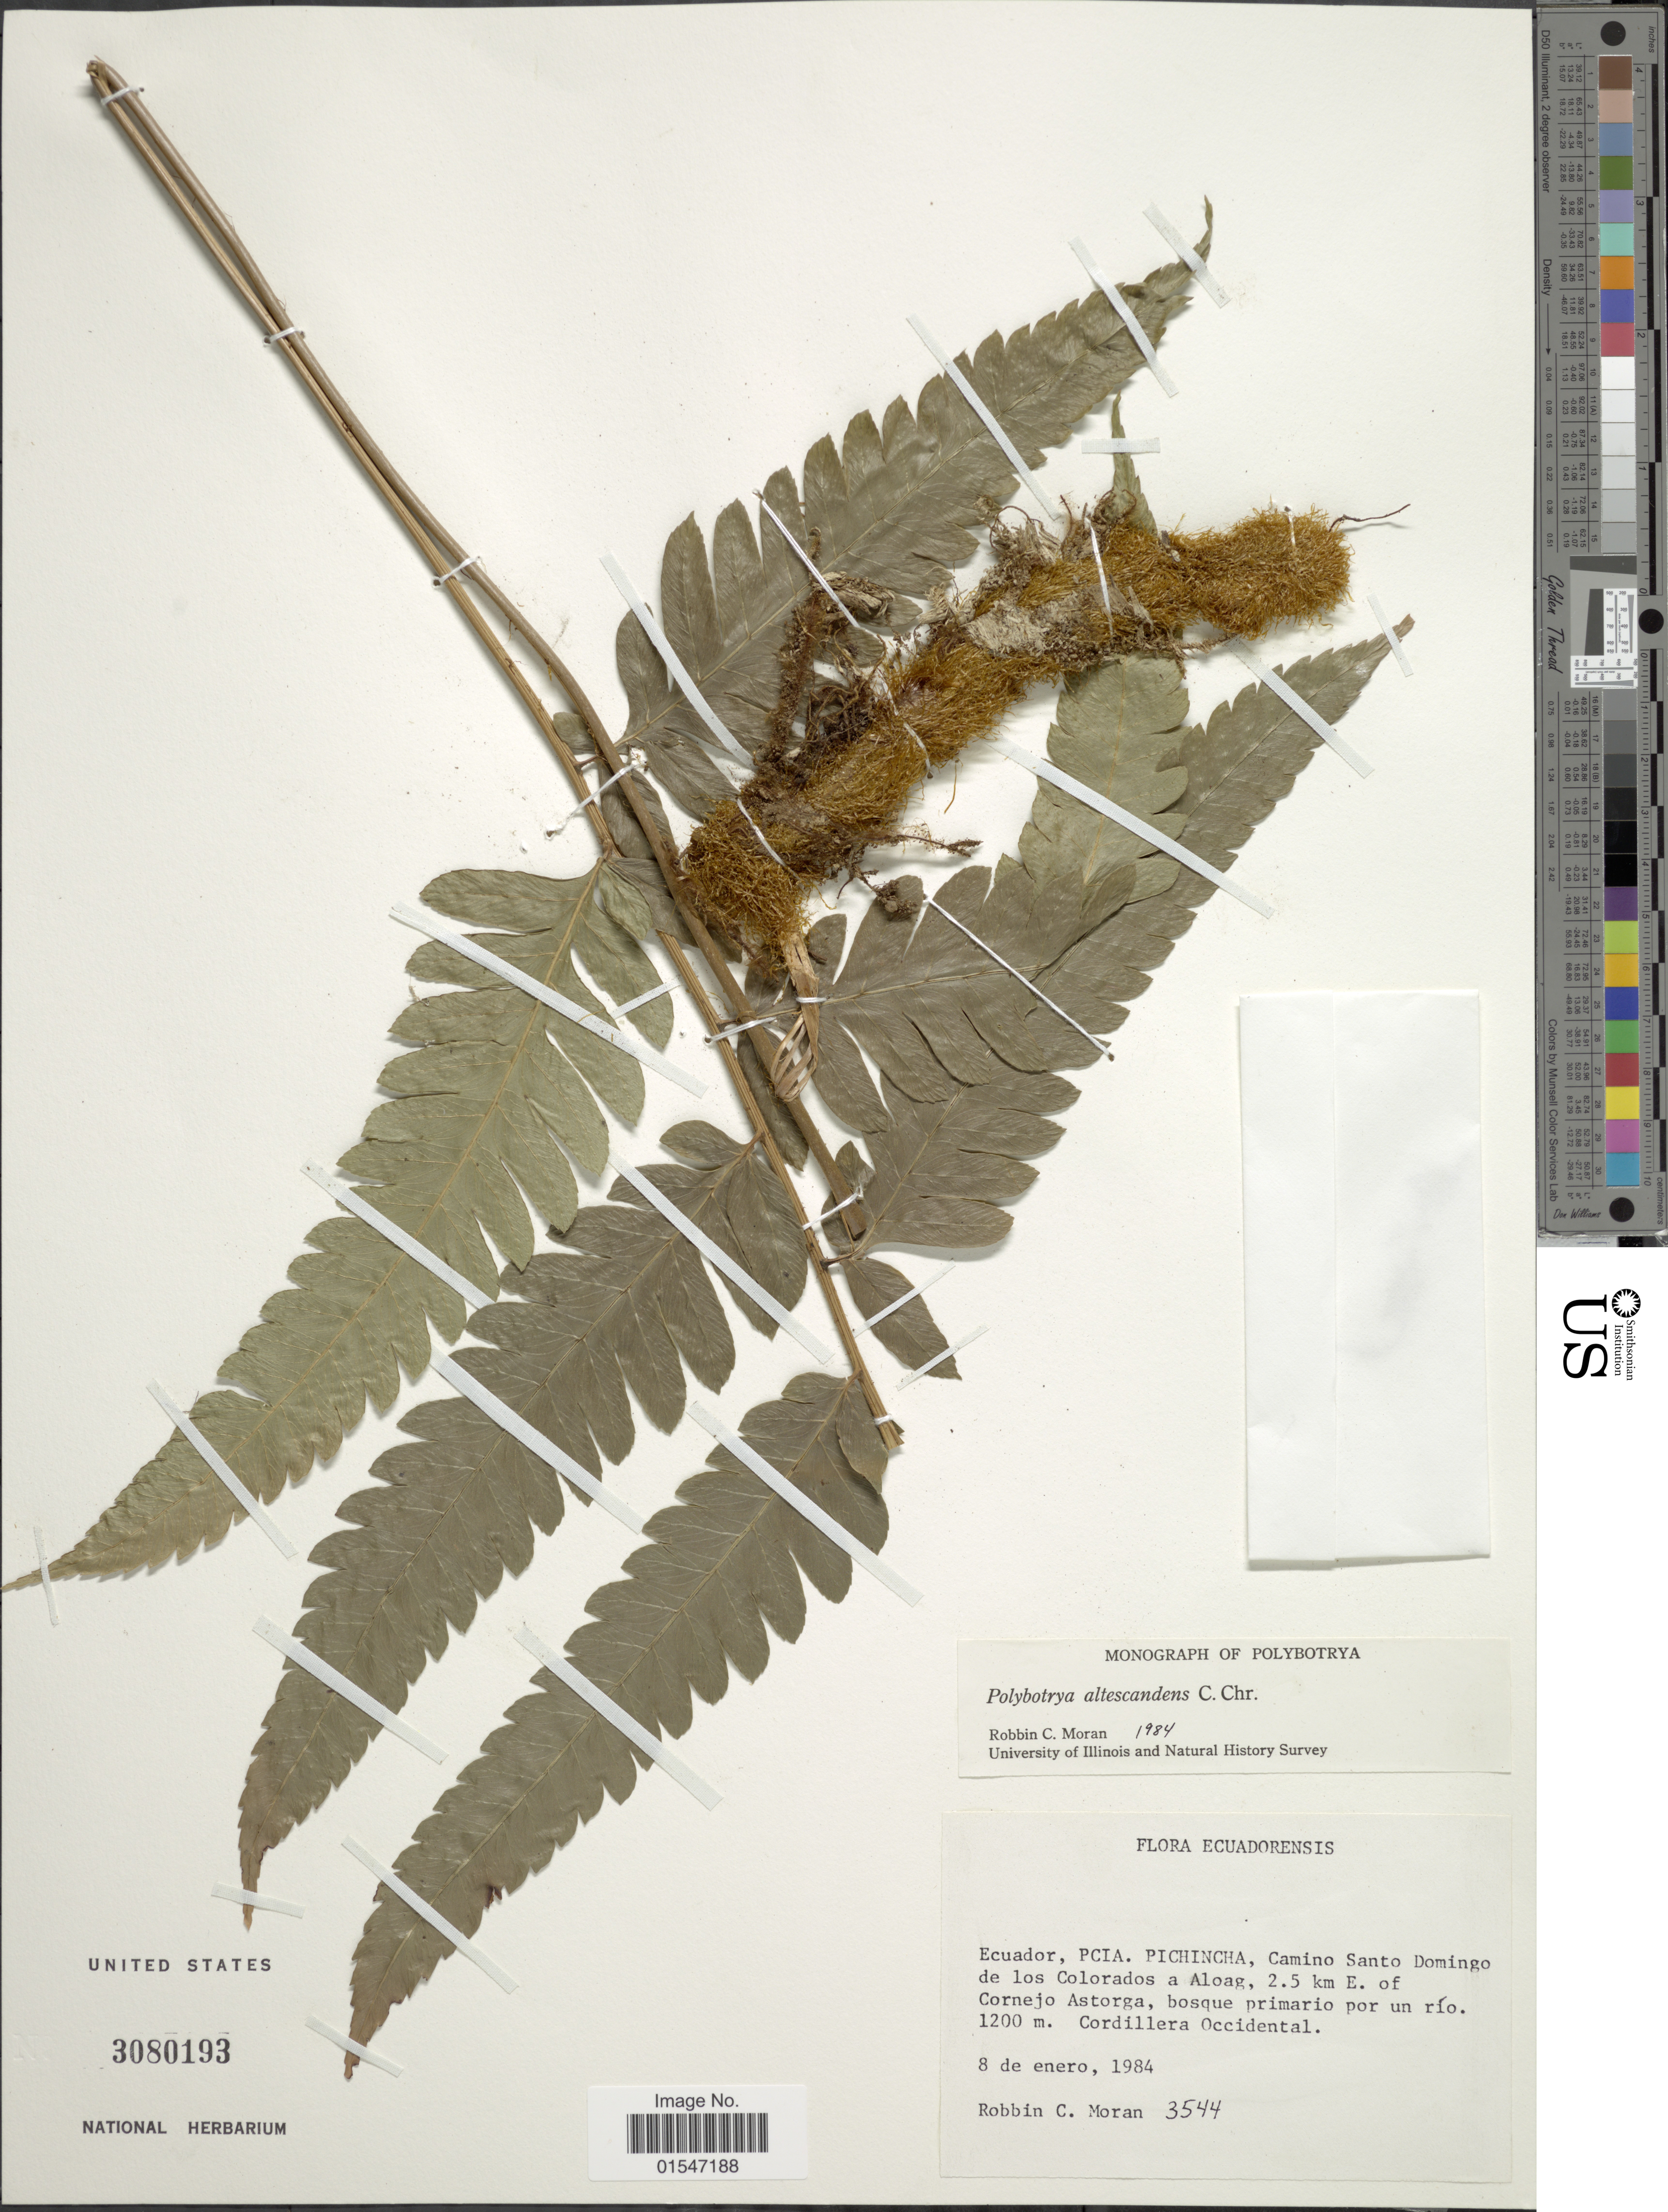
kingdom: Plantae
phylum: Tracheophyta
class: Polypodiopsida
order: Polypodiales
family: Dryopteridaceae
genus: Polybotrya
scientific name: Polybotrya altescandens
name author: C. Chr.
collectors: R. C. Moran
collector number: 3544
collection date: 1984-01-08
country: Ecuador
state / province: Pichincha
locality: Camino Santo Domingo de los Colorados a Aloag, 2.5 km E. of Cornejo Astorga, bosque primario por un río, Cordillera Occidental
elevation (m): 1200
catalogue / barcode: US 3080193